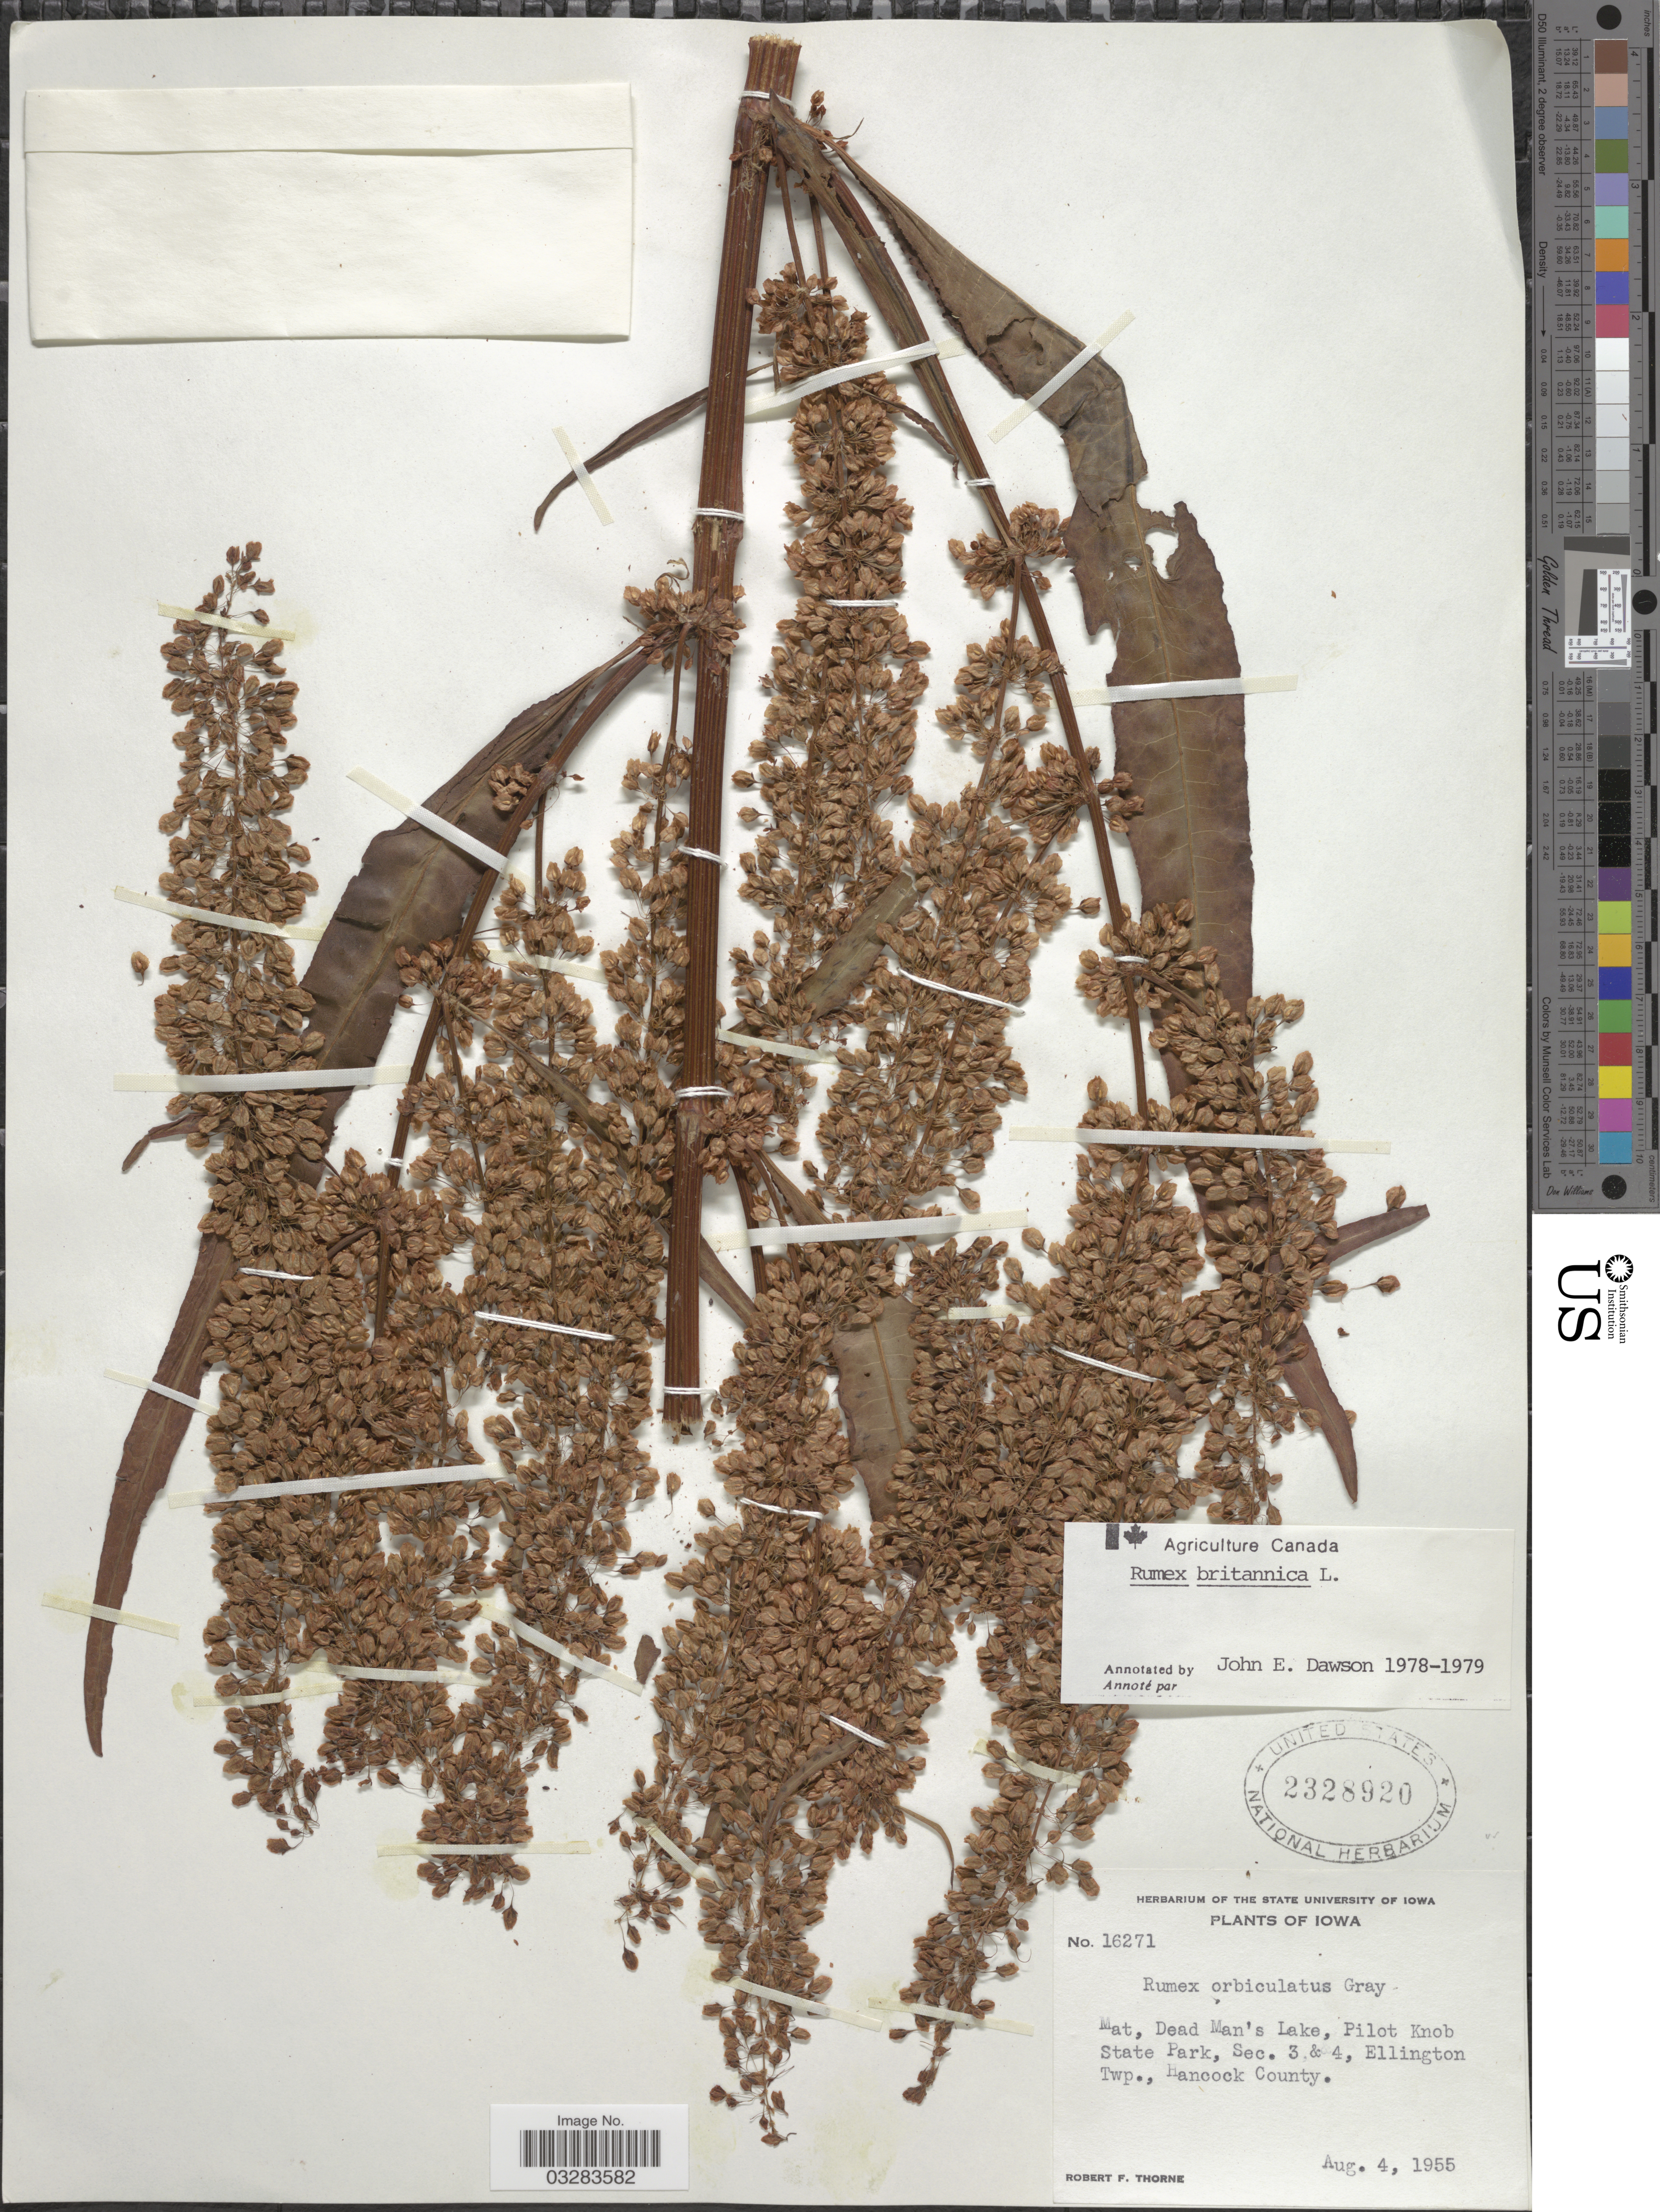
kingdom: Plantae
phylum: Tracheophyta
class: Magnoliopsida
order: Caryophyllales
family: Polygonaceae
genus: Rumex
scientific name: Rumex britannica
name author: L.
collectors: R. F. Thorne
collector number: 16271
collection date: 1955-08-04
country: United States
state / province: Iowa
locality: Mat, Dead Man's Lake, Pilot Know State Park, Sec. 3 & 4, Ellington Twp. Hancock County.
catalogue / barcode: US 2328920